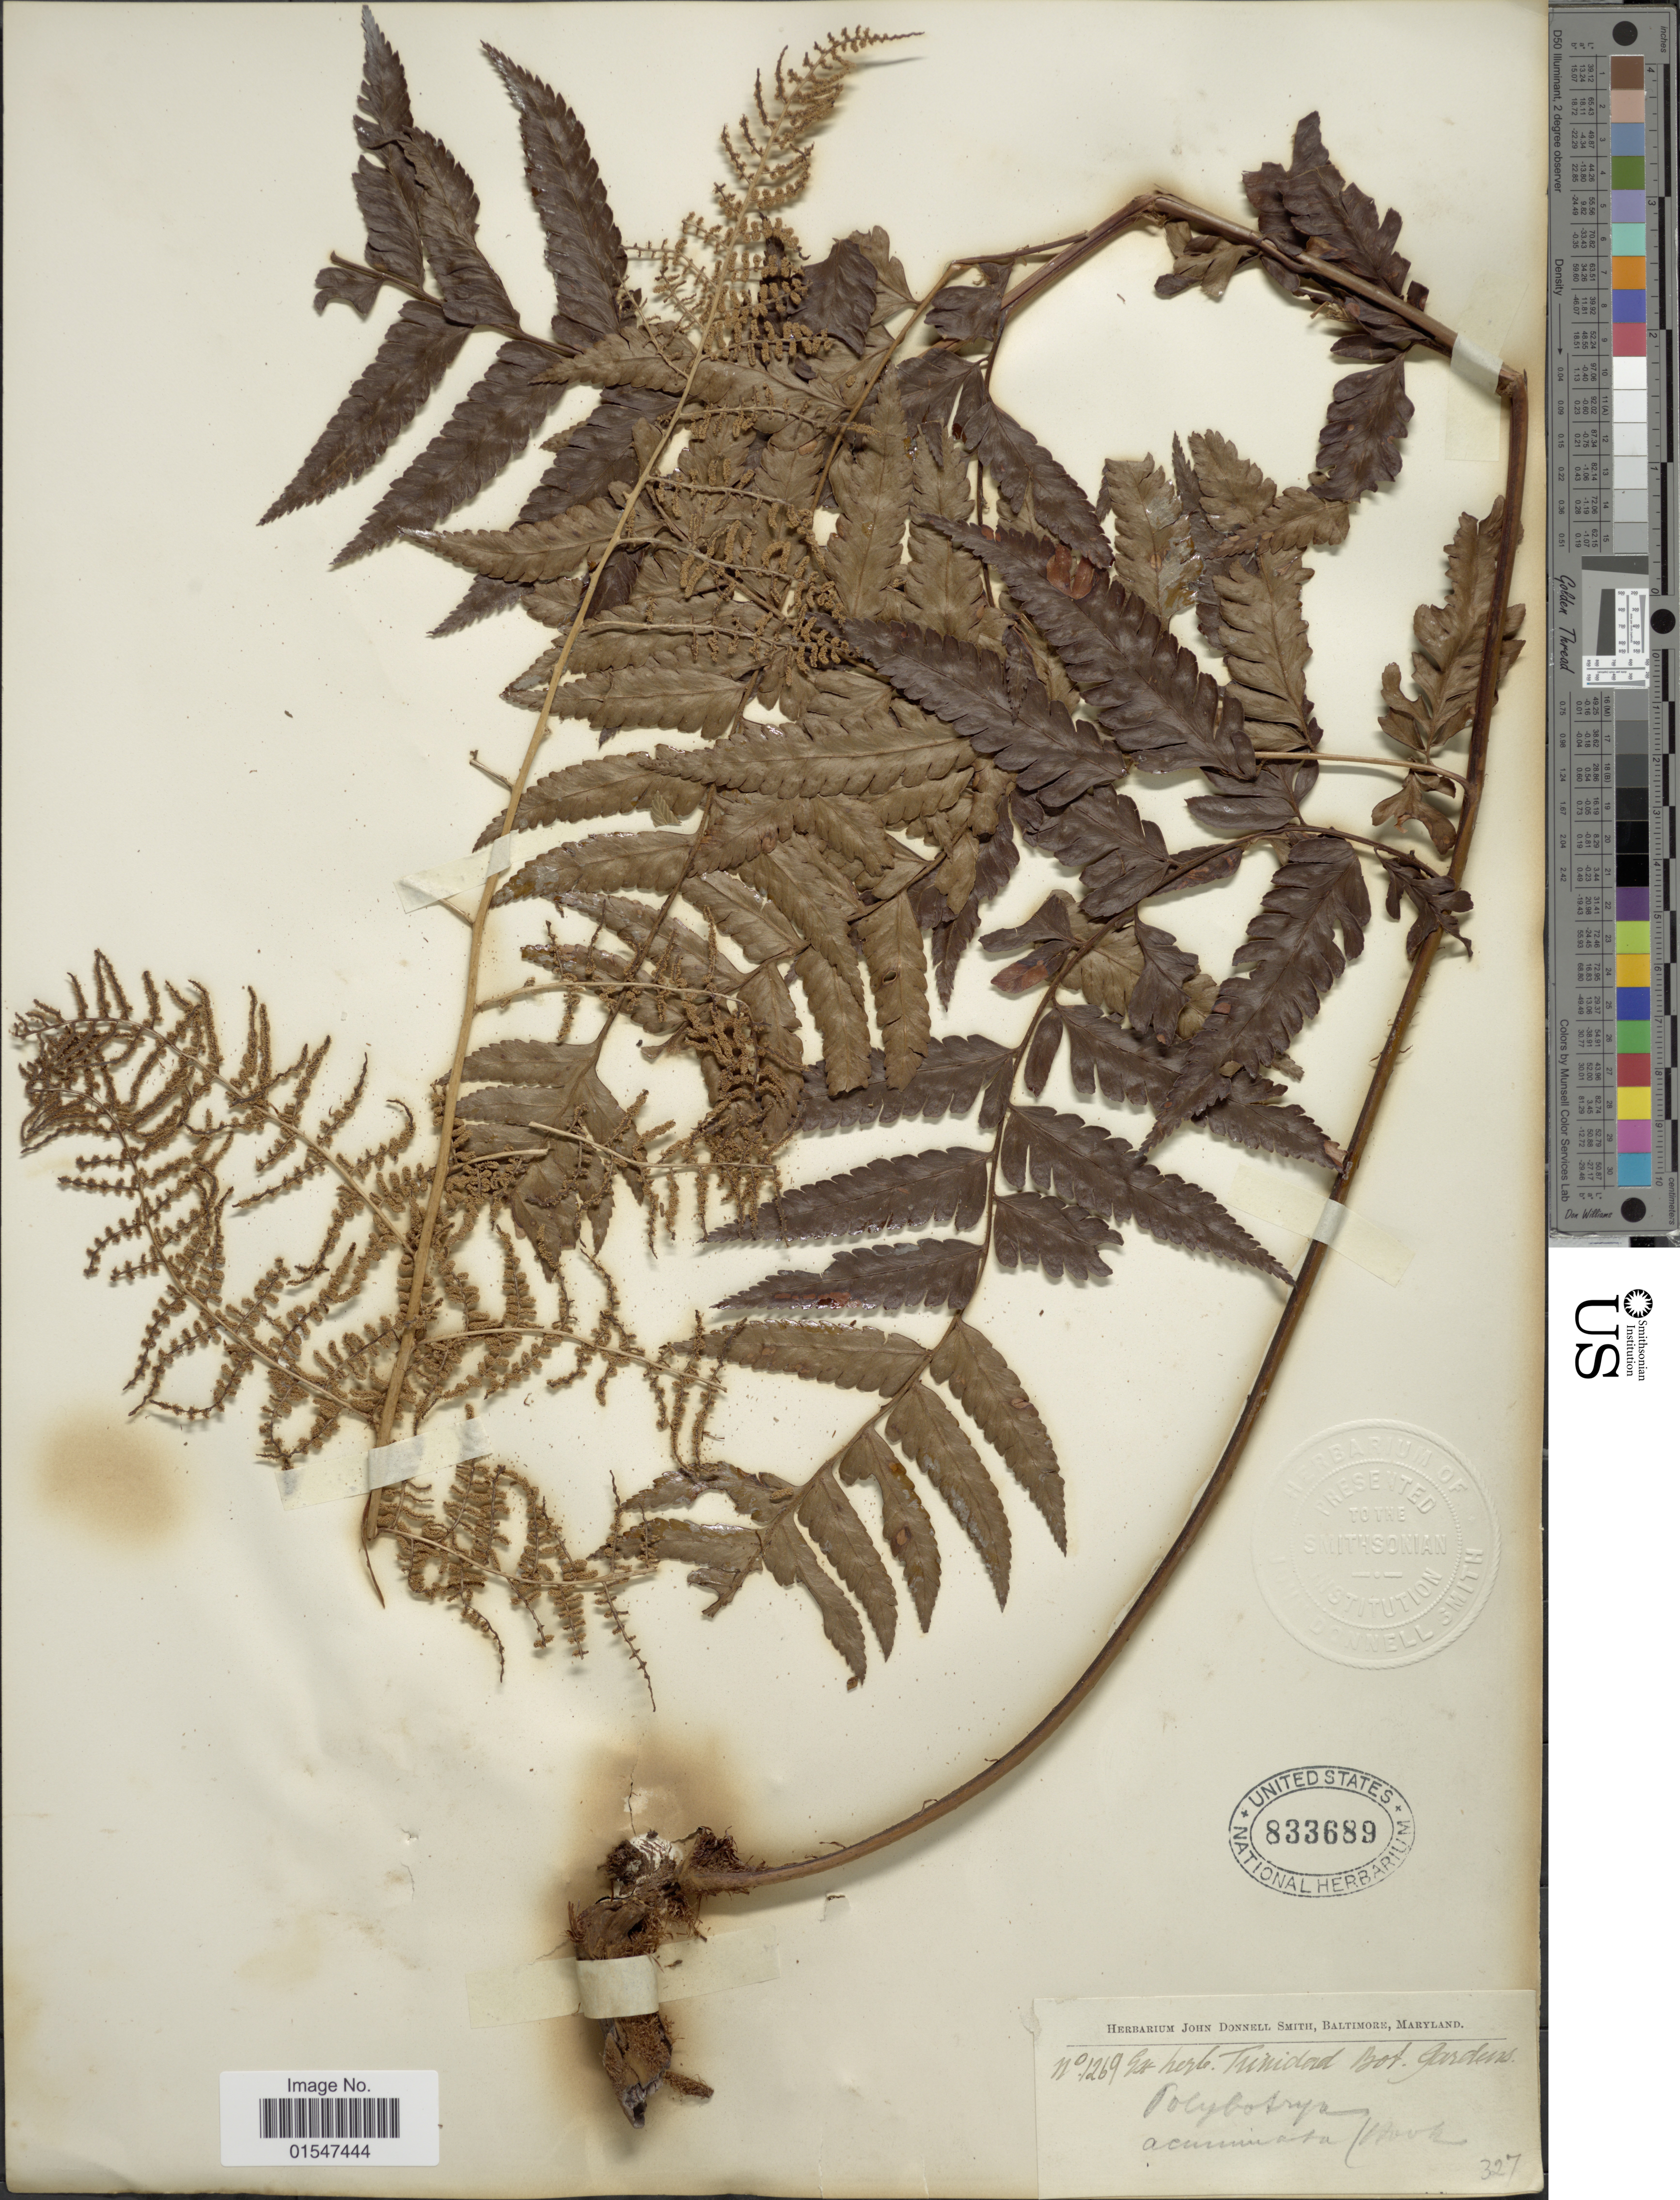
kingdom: Plantae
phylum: Tracheophyta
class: Polypodiopsida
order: Polypodiales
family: Dryopteridaceae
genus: Polybotrya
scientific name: Polybotrya osmundacea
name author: Humb. & Bonpl. ex Willd.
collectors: ex herb. Bot. Gard. Trinidad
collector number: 1269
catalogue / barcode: US 833689